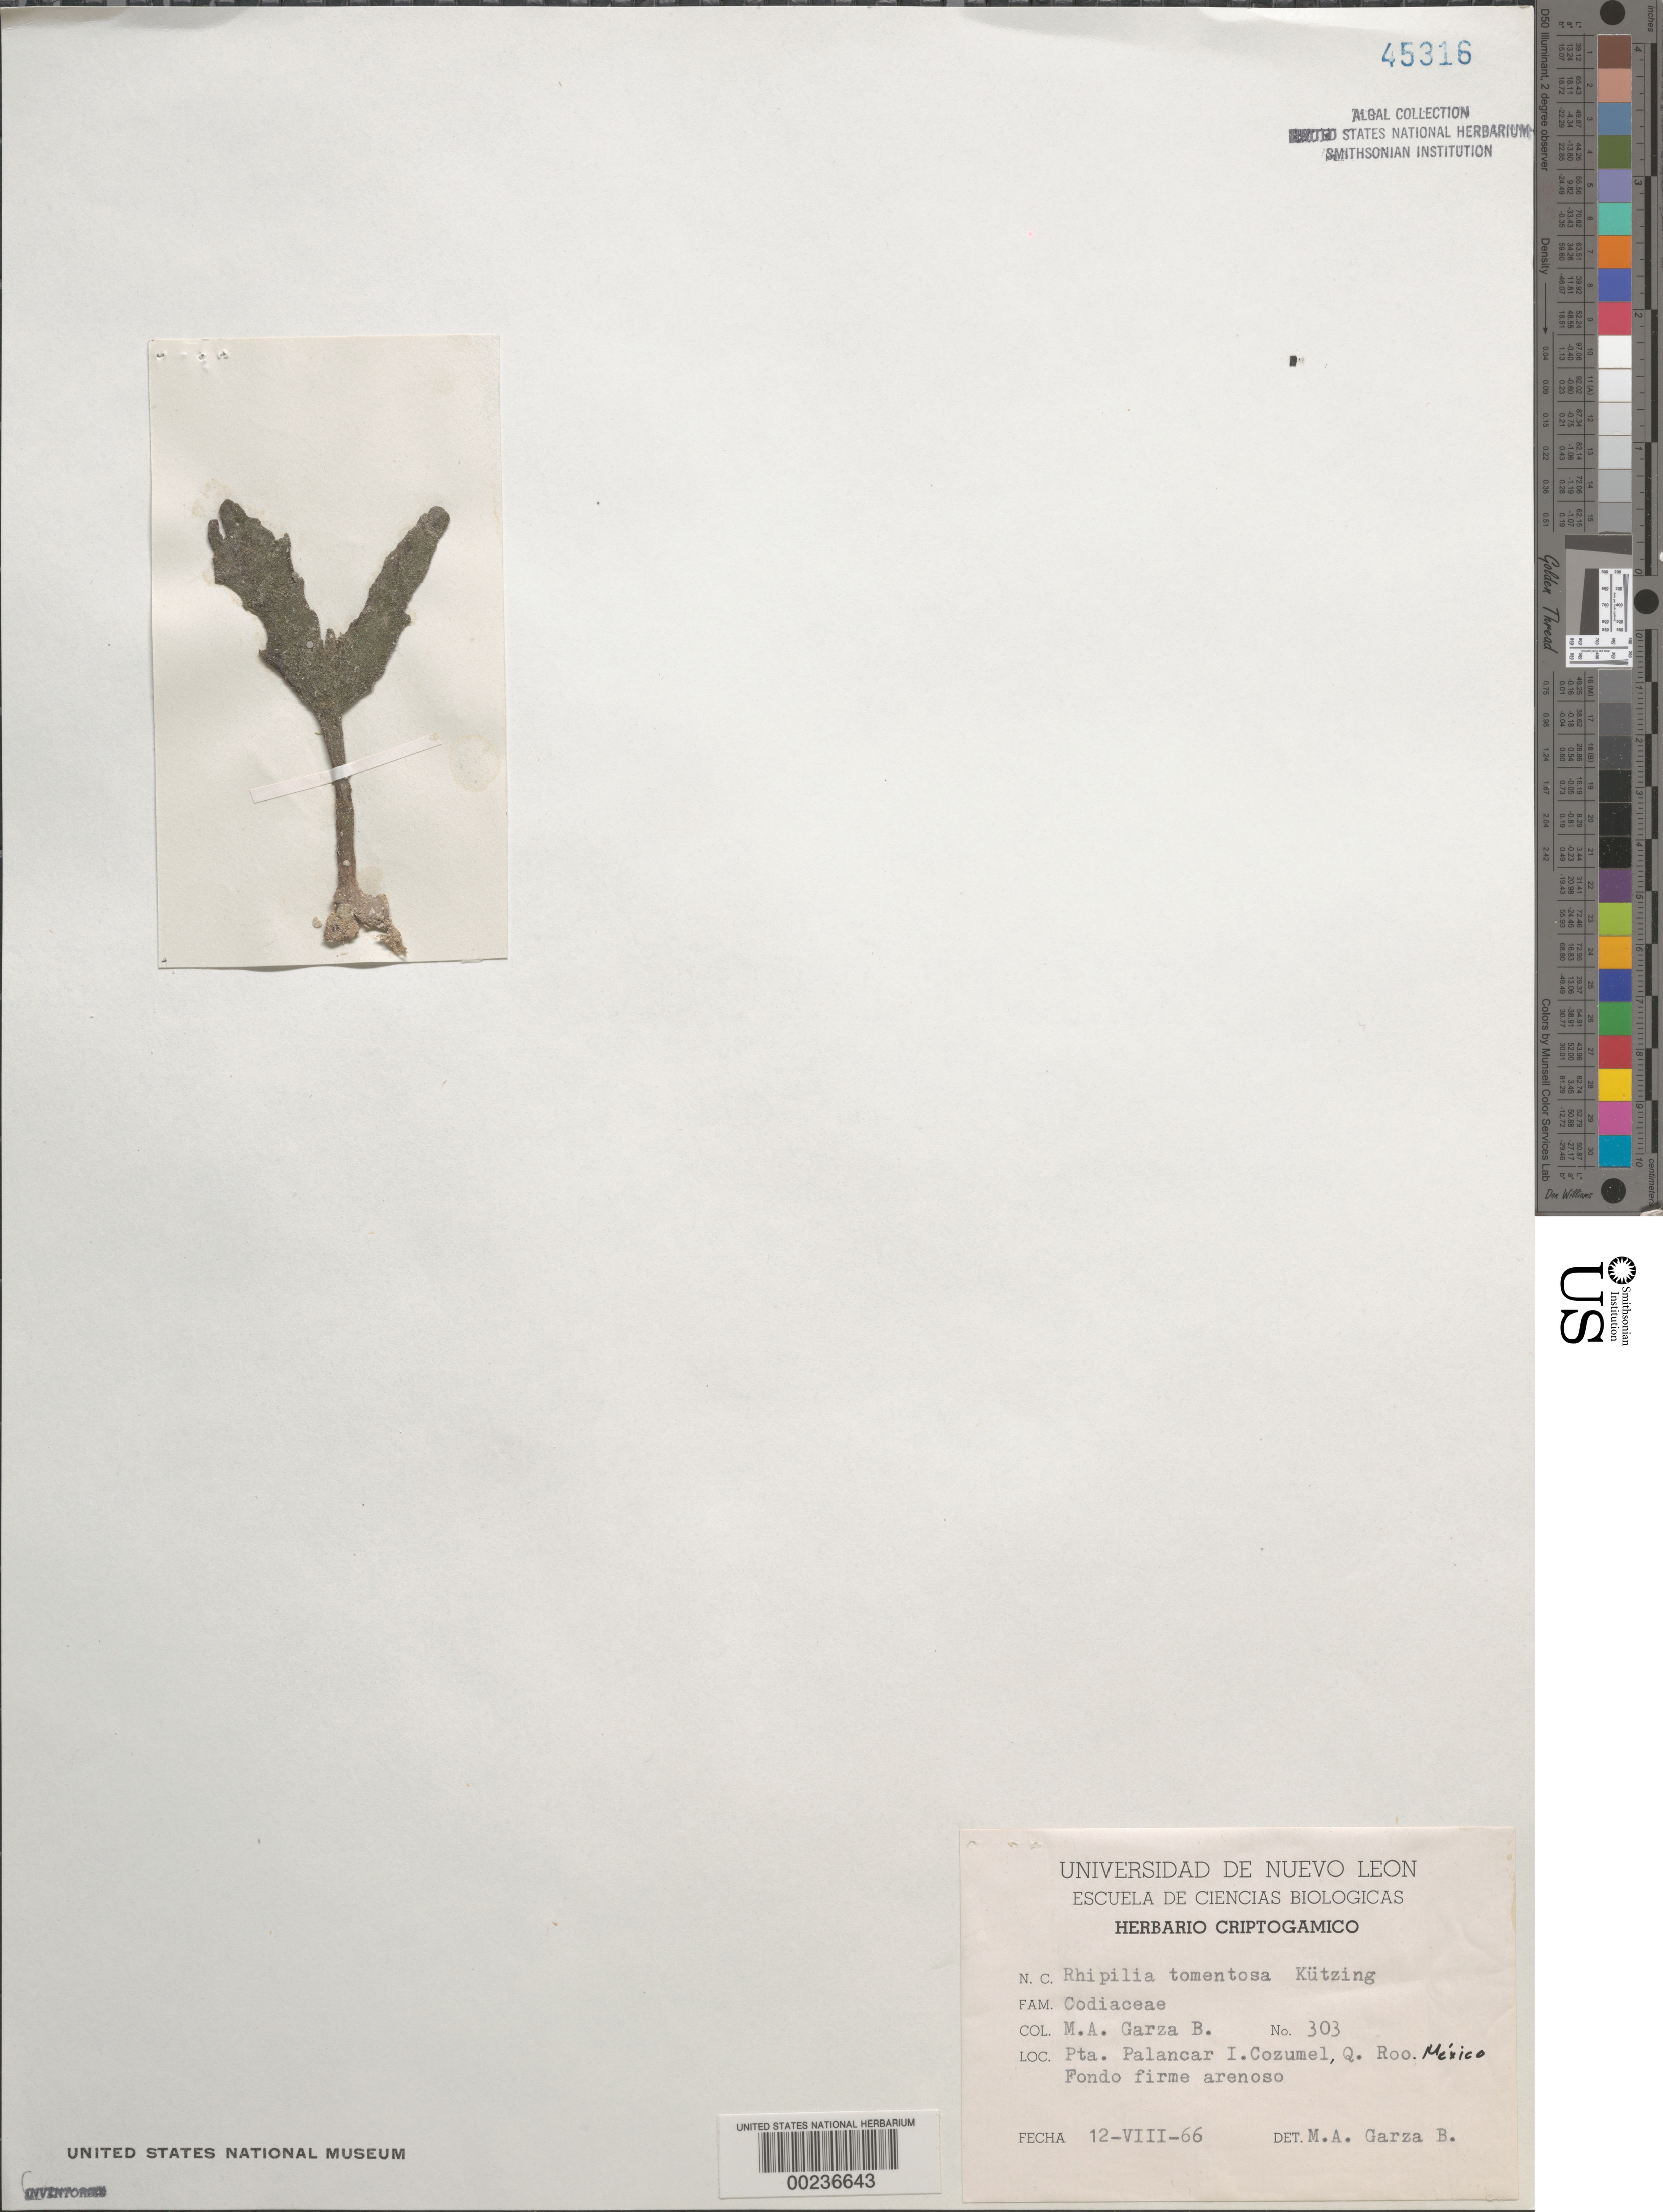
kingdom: Plantae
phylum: Chlorophyta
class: Ulvophyceae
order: Bryopsidales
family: Rhipiliaceae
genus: Rhipilia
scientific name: Rhipilia tomentosa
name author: Kütz.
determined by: Garza Barrientos, M. A.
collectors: M. Garza Barrientos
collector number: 303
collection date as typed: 12 Aug 1966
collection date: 1966-08-12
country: Mexico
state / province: Quintana Roo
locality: Isla cozumel, punta palancar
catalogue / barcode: US 45316